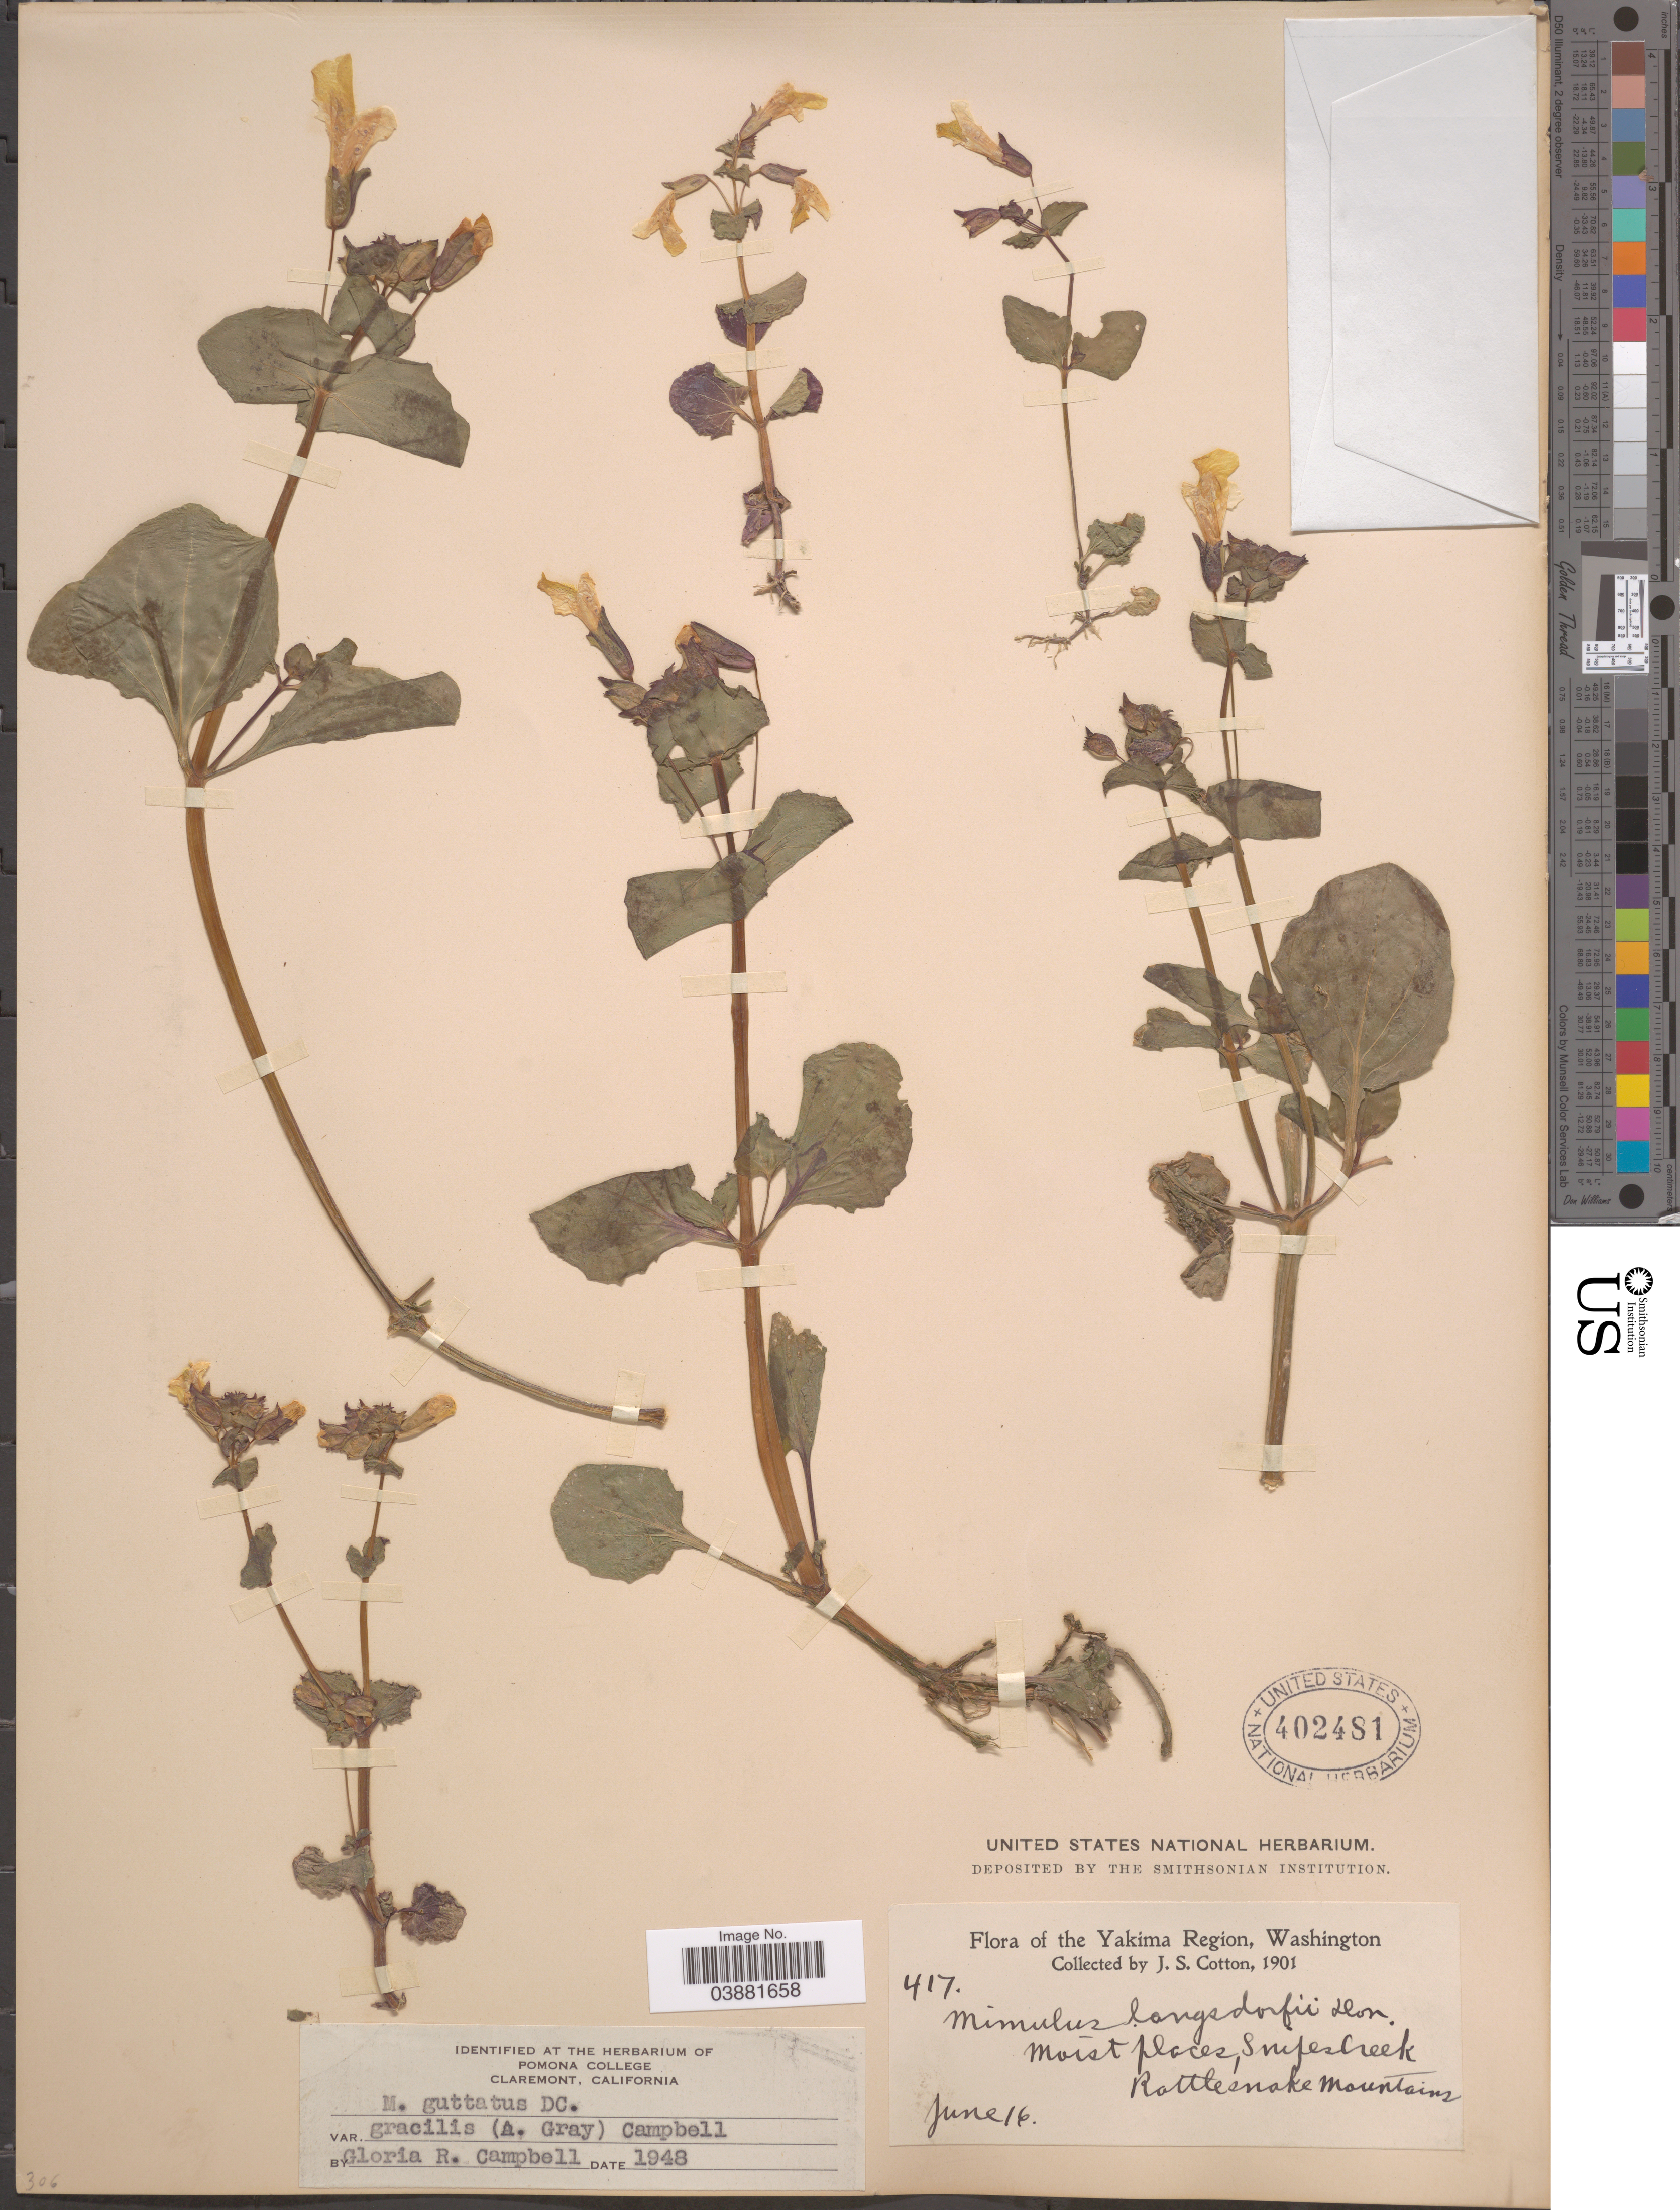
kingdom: Plantae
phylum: Tracheophyta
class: Magnoliopsida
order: Lamiales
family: Phrymaceae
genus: Mimulus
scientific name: Mimulus guttatus var. gracilis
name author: (A. Gray) G.R. Campb.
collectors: J. S. Cotton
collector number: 417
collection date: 1901-06-16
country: United States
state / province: Washington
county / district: Yakima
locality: The Yakima Region. Snipes Creek, Rattlesnake Mountains.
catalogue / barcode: US 402481